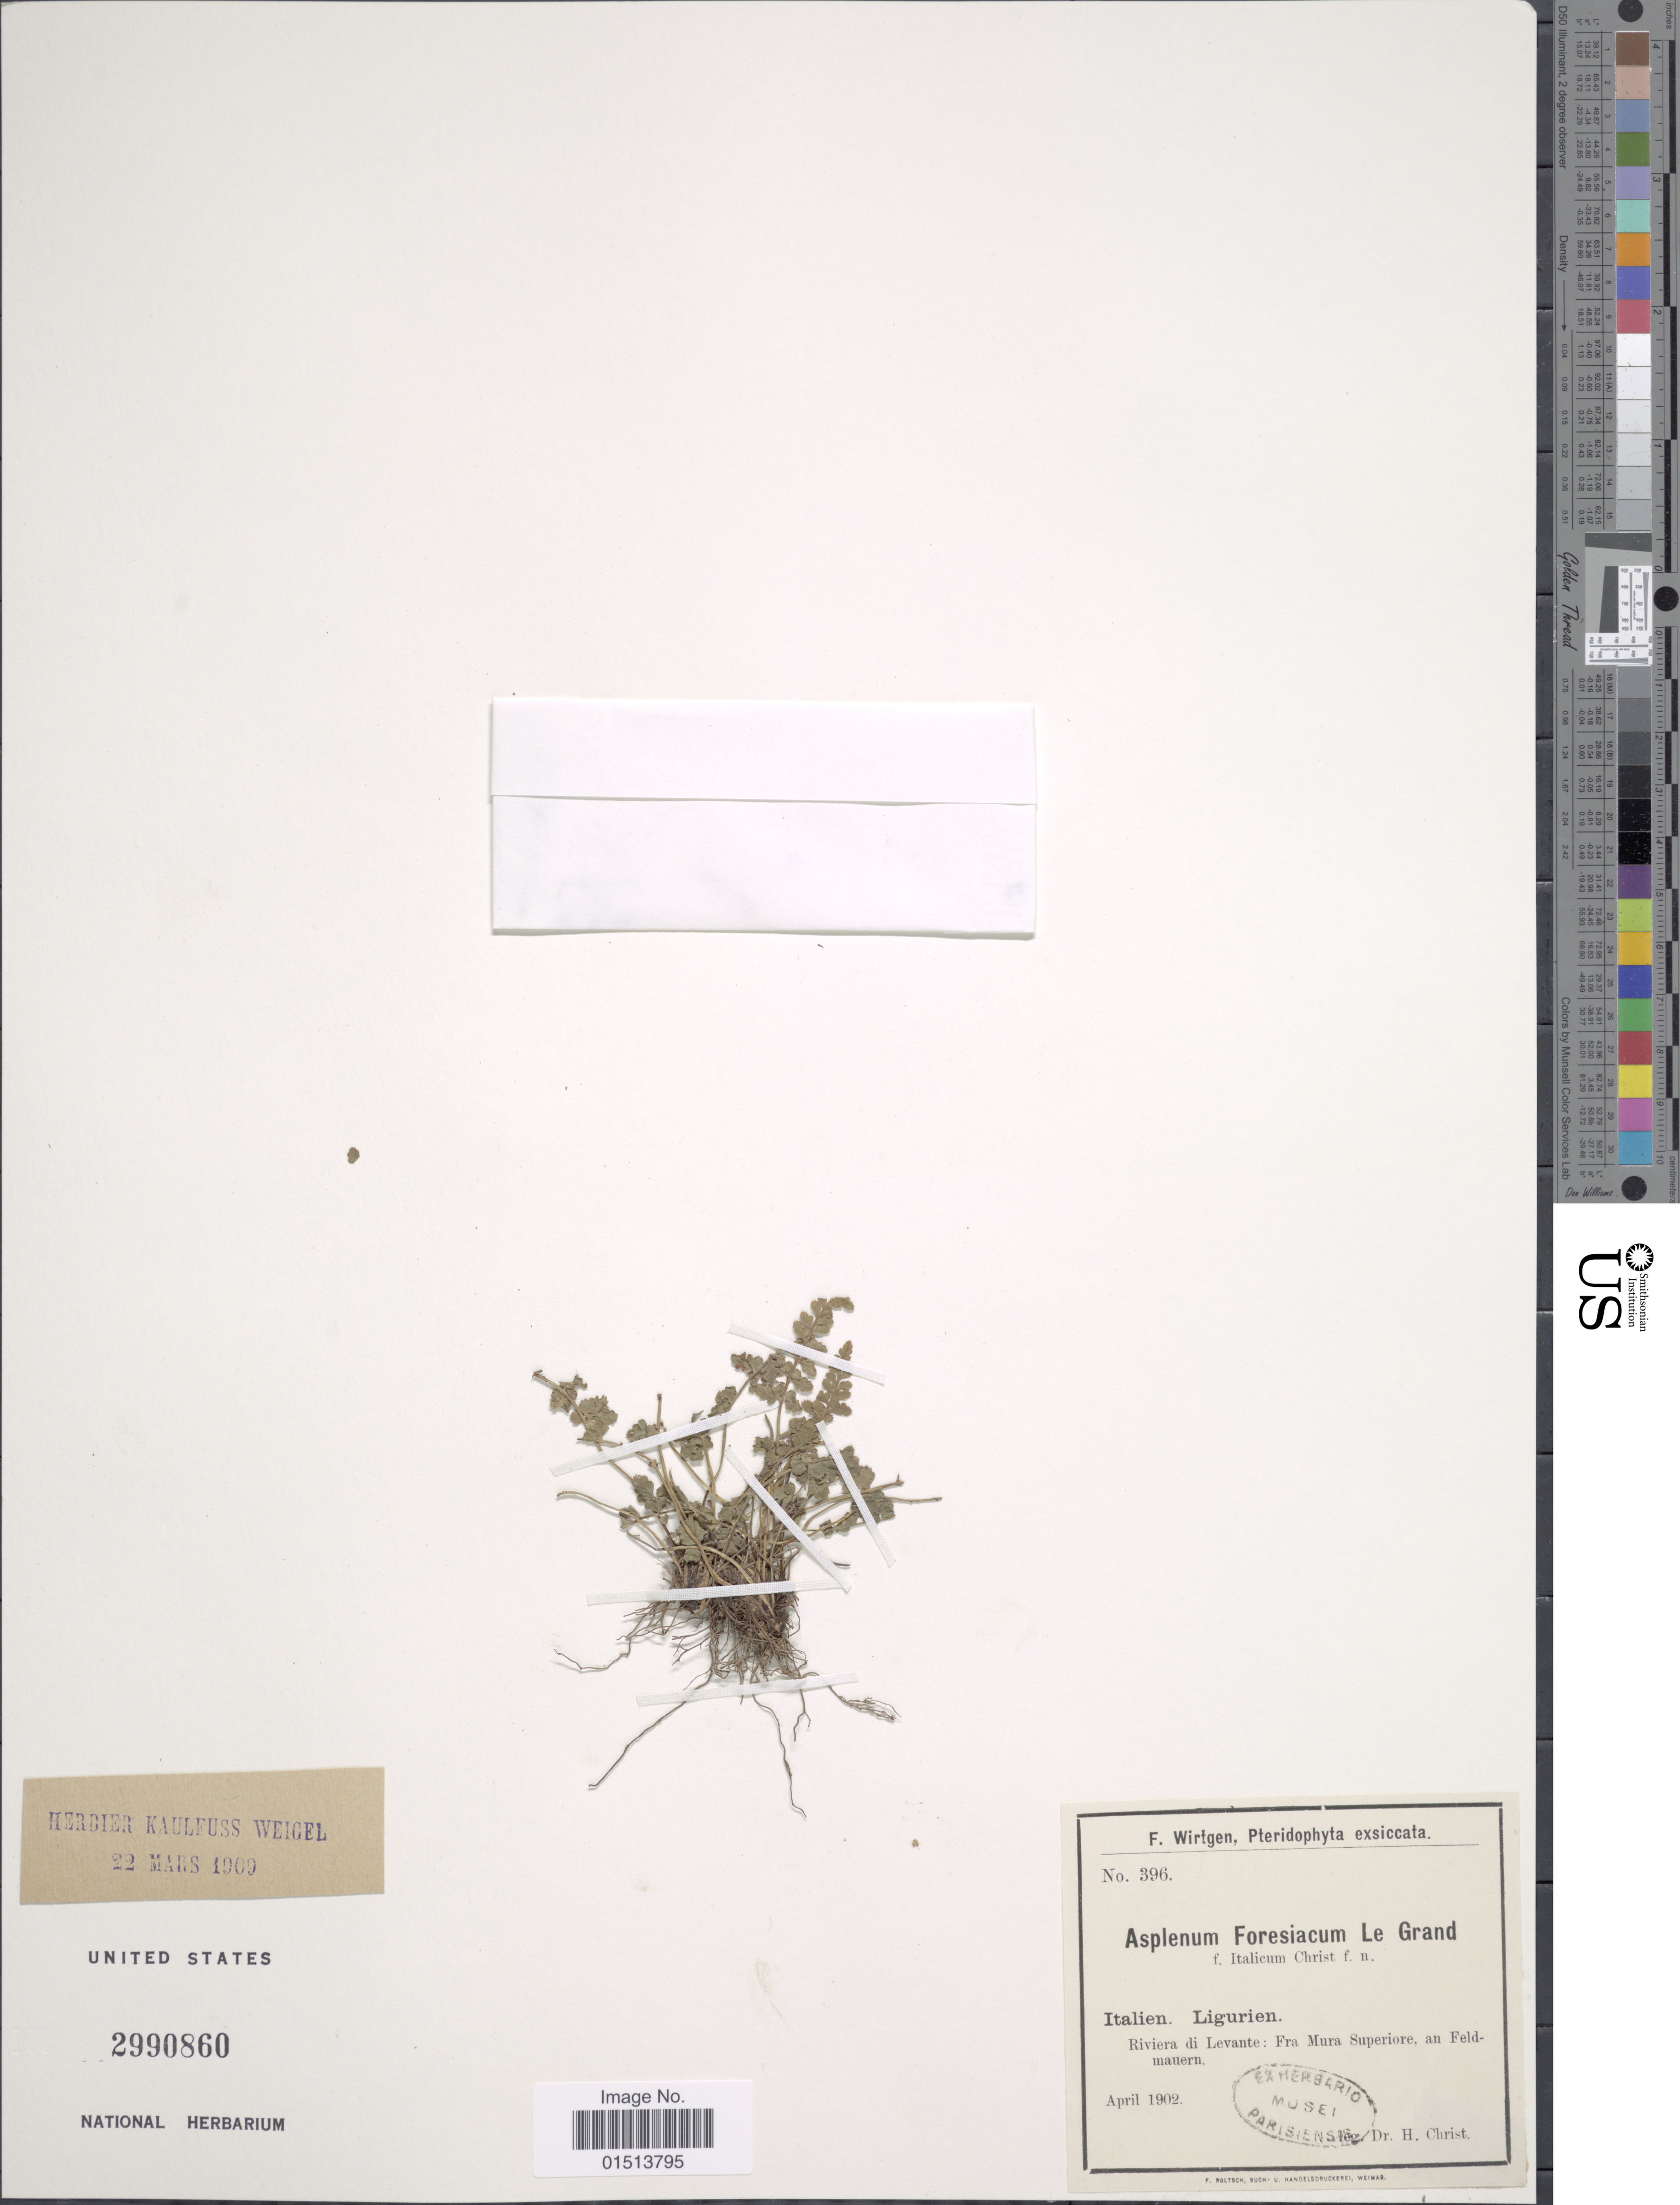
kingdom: Plantae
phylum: Tracheophyta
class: Polypodiopsida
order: Polypodiales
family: Aspleniaceae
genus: Asplenium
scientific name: Asplenium foreziense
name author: Magnier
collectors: H. Christ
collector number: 396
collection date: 1902-04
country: Italy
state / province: Liguria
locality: Ligurien, Rivera di Levante: Fra Mura Superiore, an Feldmauern.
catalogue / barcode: US 2990860